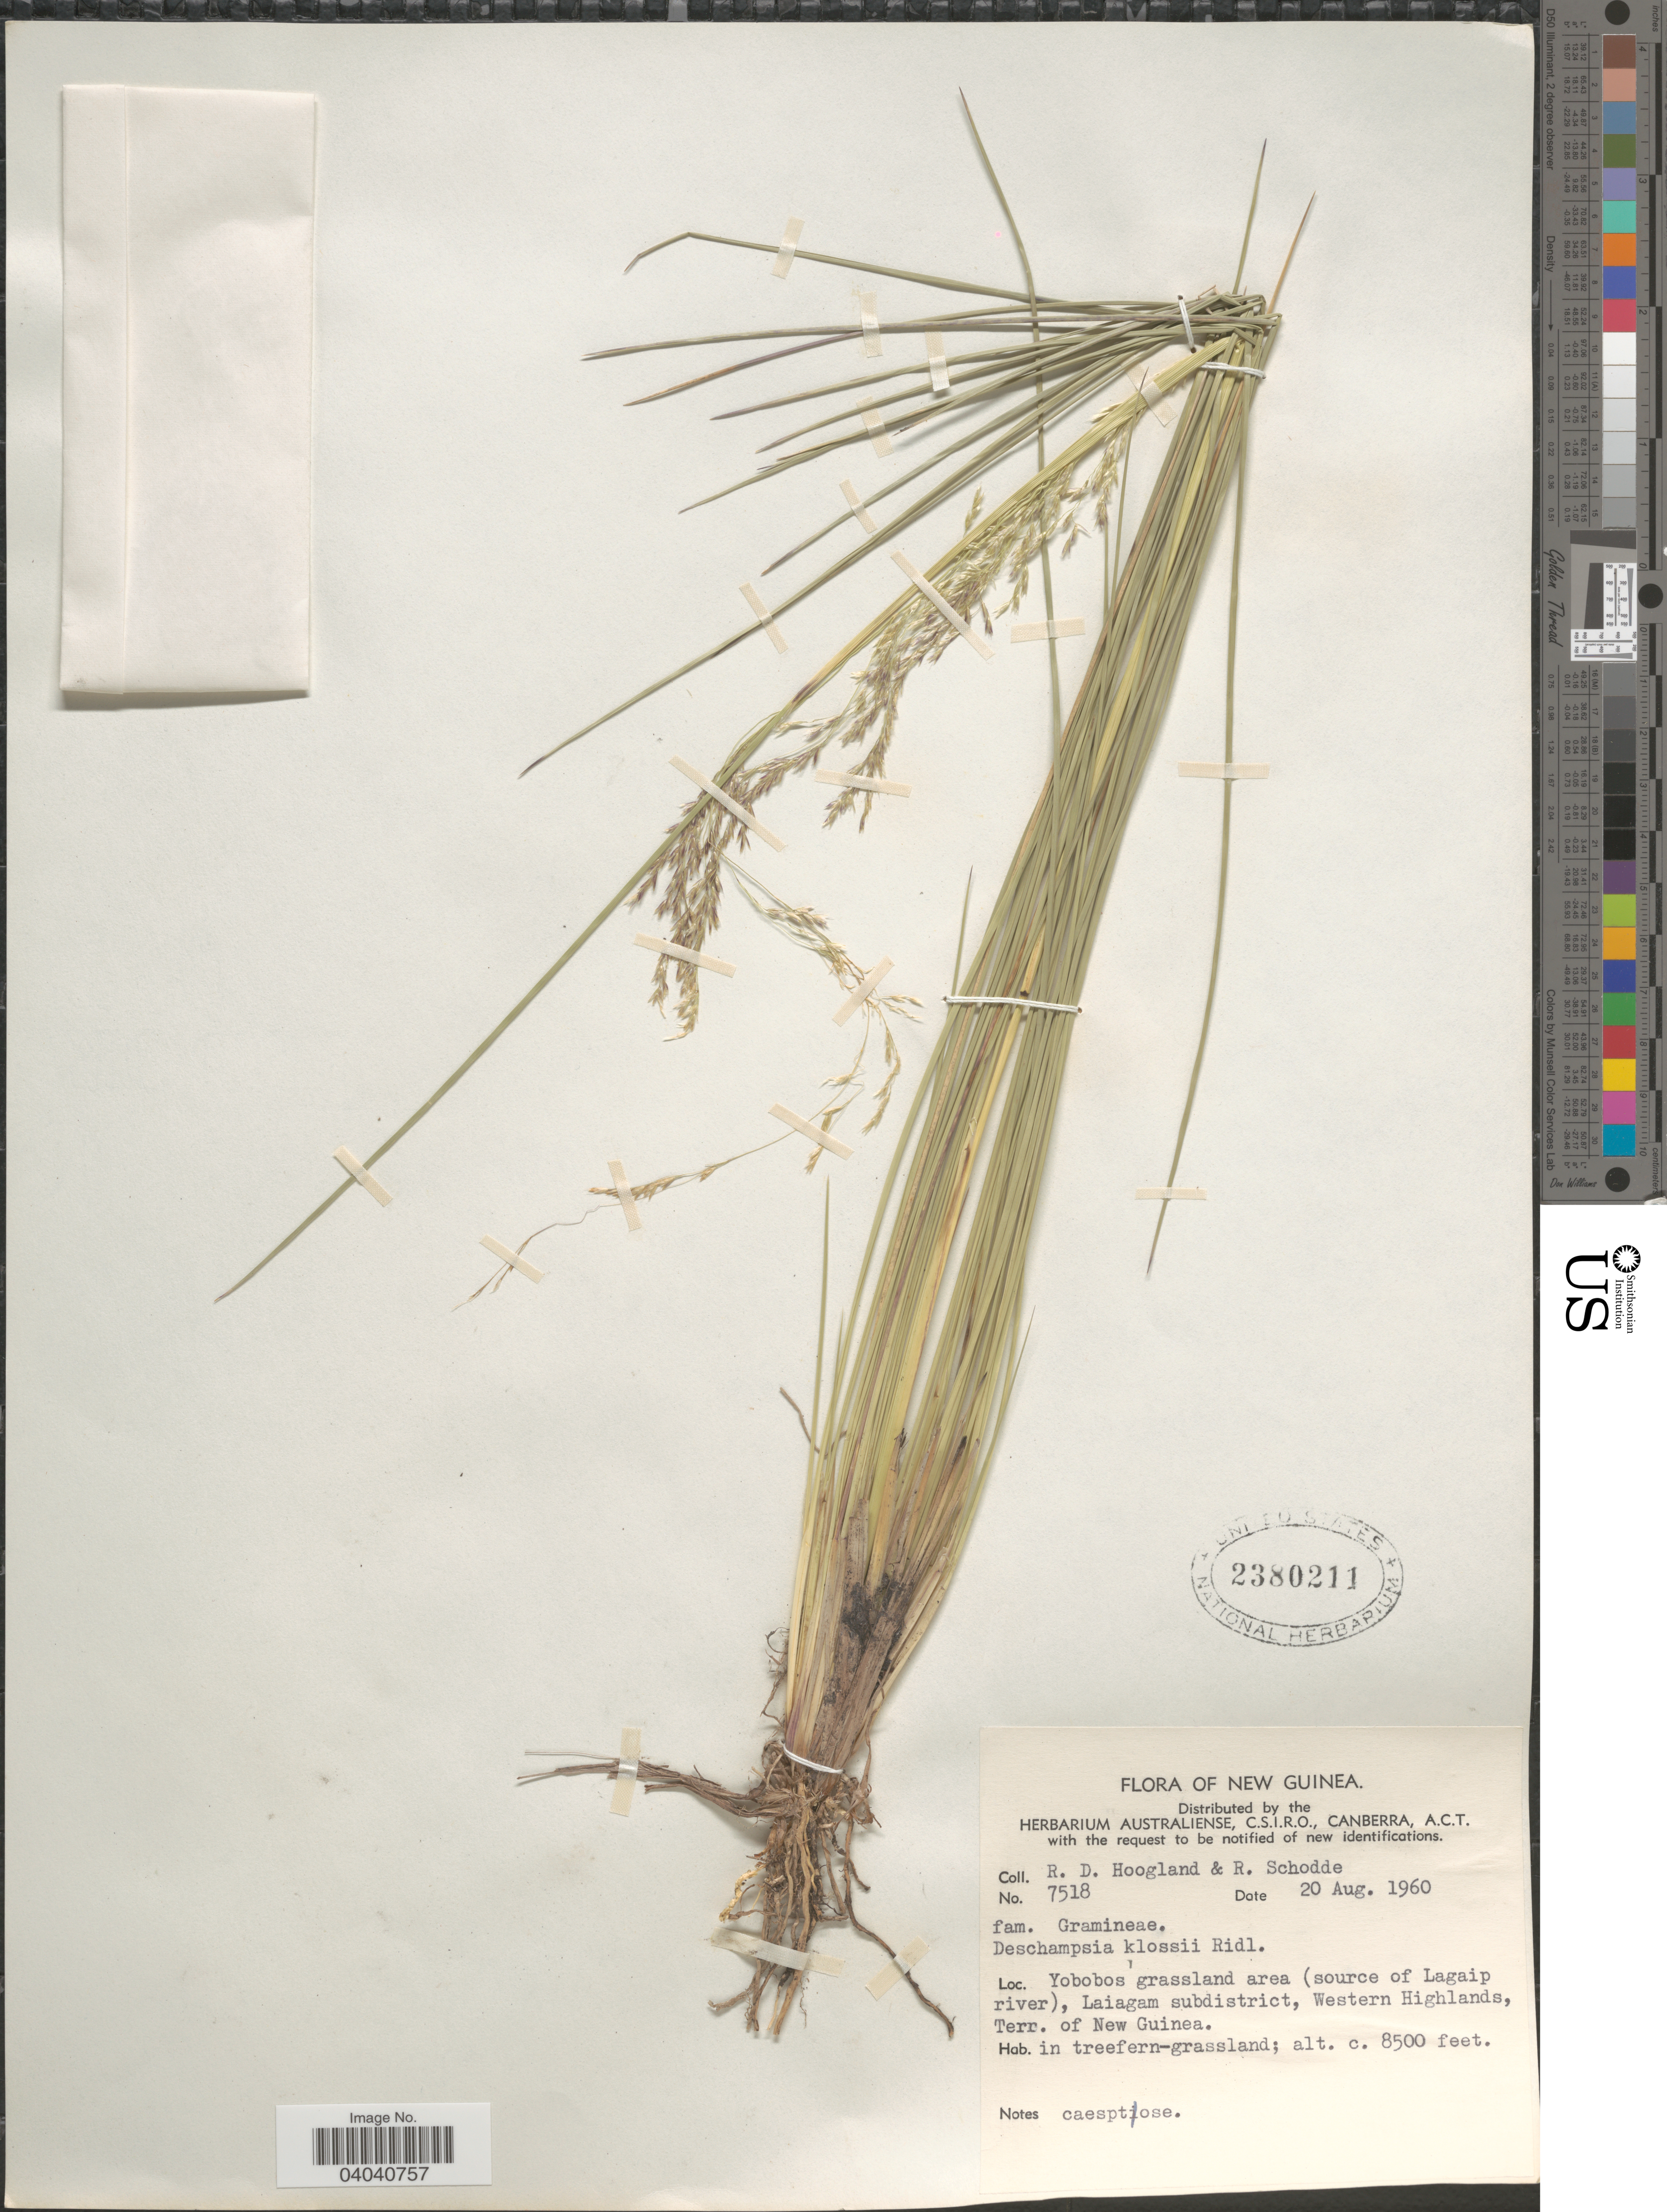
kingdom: Plantae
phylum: Tracheophyta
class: Liliopsida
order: Poales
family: Poaceae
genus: Deschampsia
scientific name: Deschampsia klossii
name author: Ridl.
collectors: R. D. Hoogland & R. Schodde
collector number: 7518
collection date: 1960-08-20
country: Papua New Guinea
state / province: Western Highlands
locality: New Guinea. Yobobos grassland area (source of Lagaip river), Laiagam subdistrict, Western Highlands, Terr. of New Guinea.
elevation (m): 2591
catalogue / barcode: US 2380211